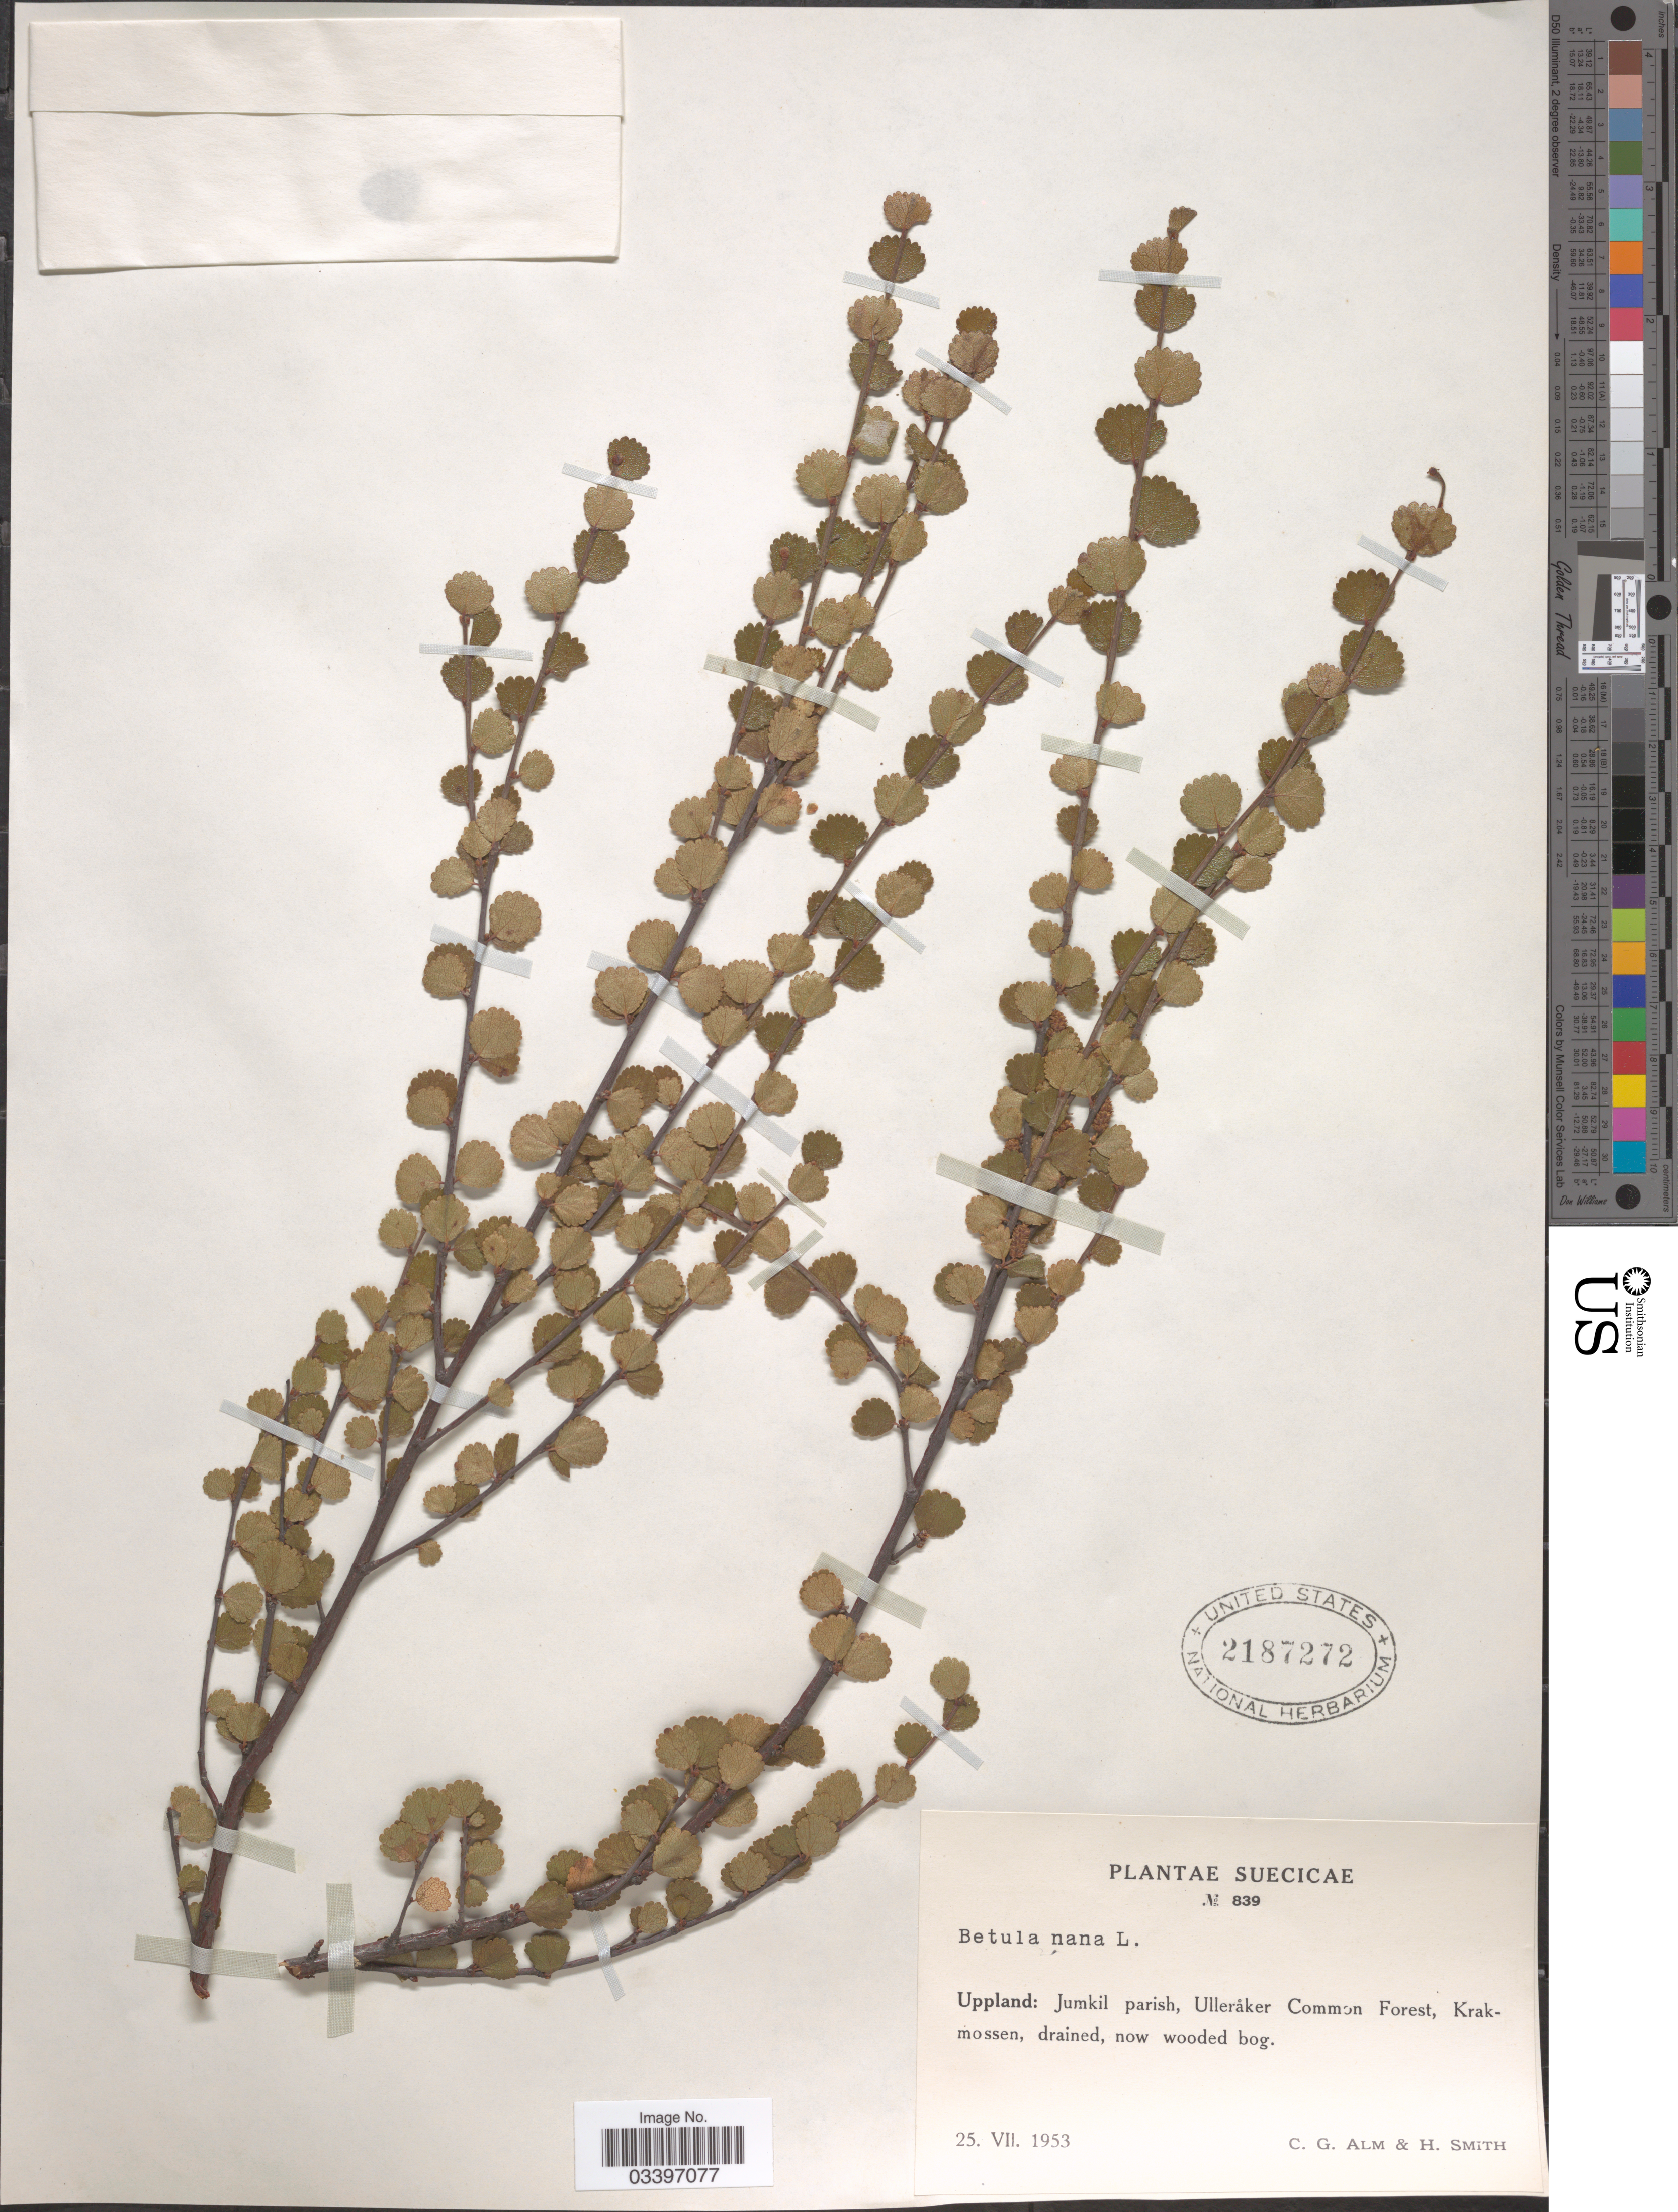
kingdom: Plantae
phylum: Tracheophyta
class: Magnoliopsida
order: Fagales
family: Betulaceae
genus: Betula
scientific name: Betula nana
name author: L.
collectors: C. Alm & H. Smith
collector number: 839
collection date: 1953-07-25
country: Sweden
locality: Suecicae. Uppland: Jumkil parish, Ulleråker Common Forest, Krakmossen.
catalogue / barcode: US 2187272